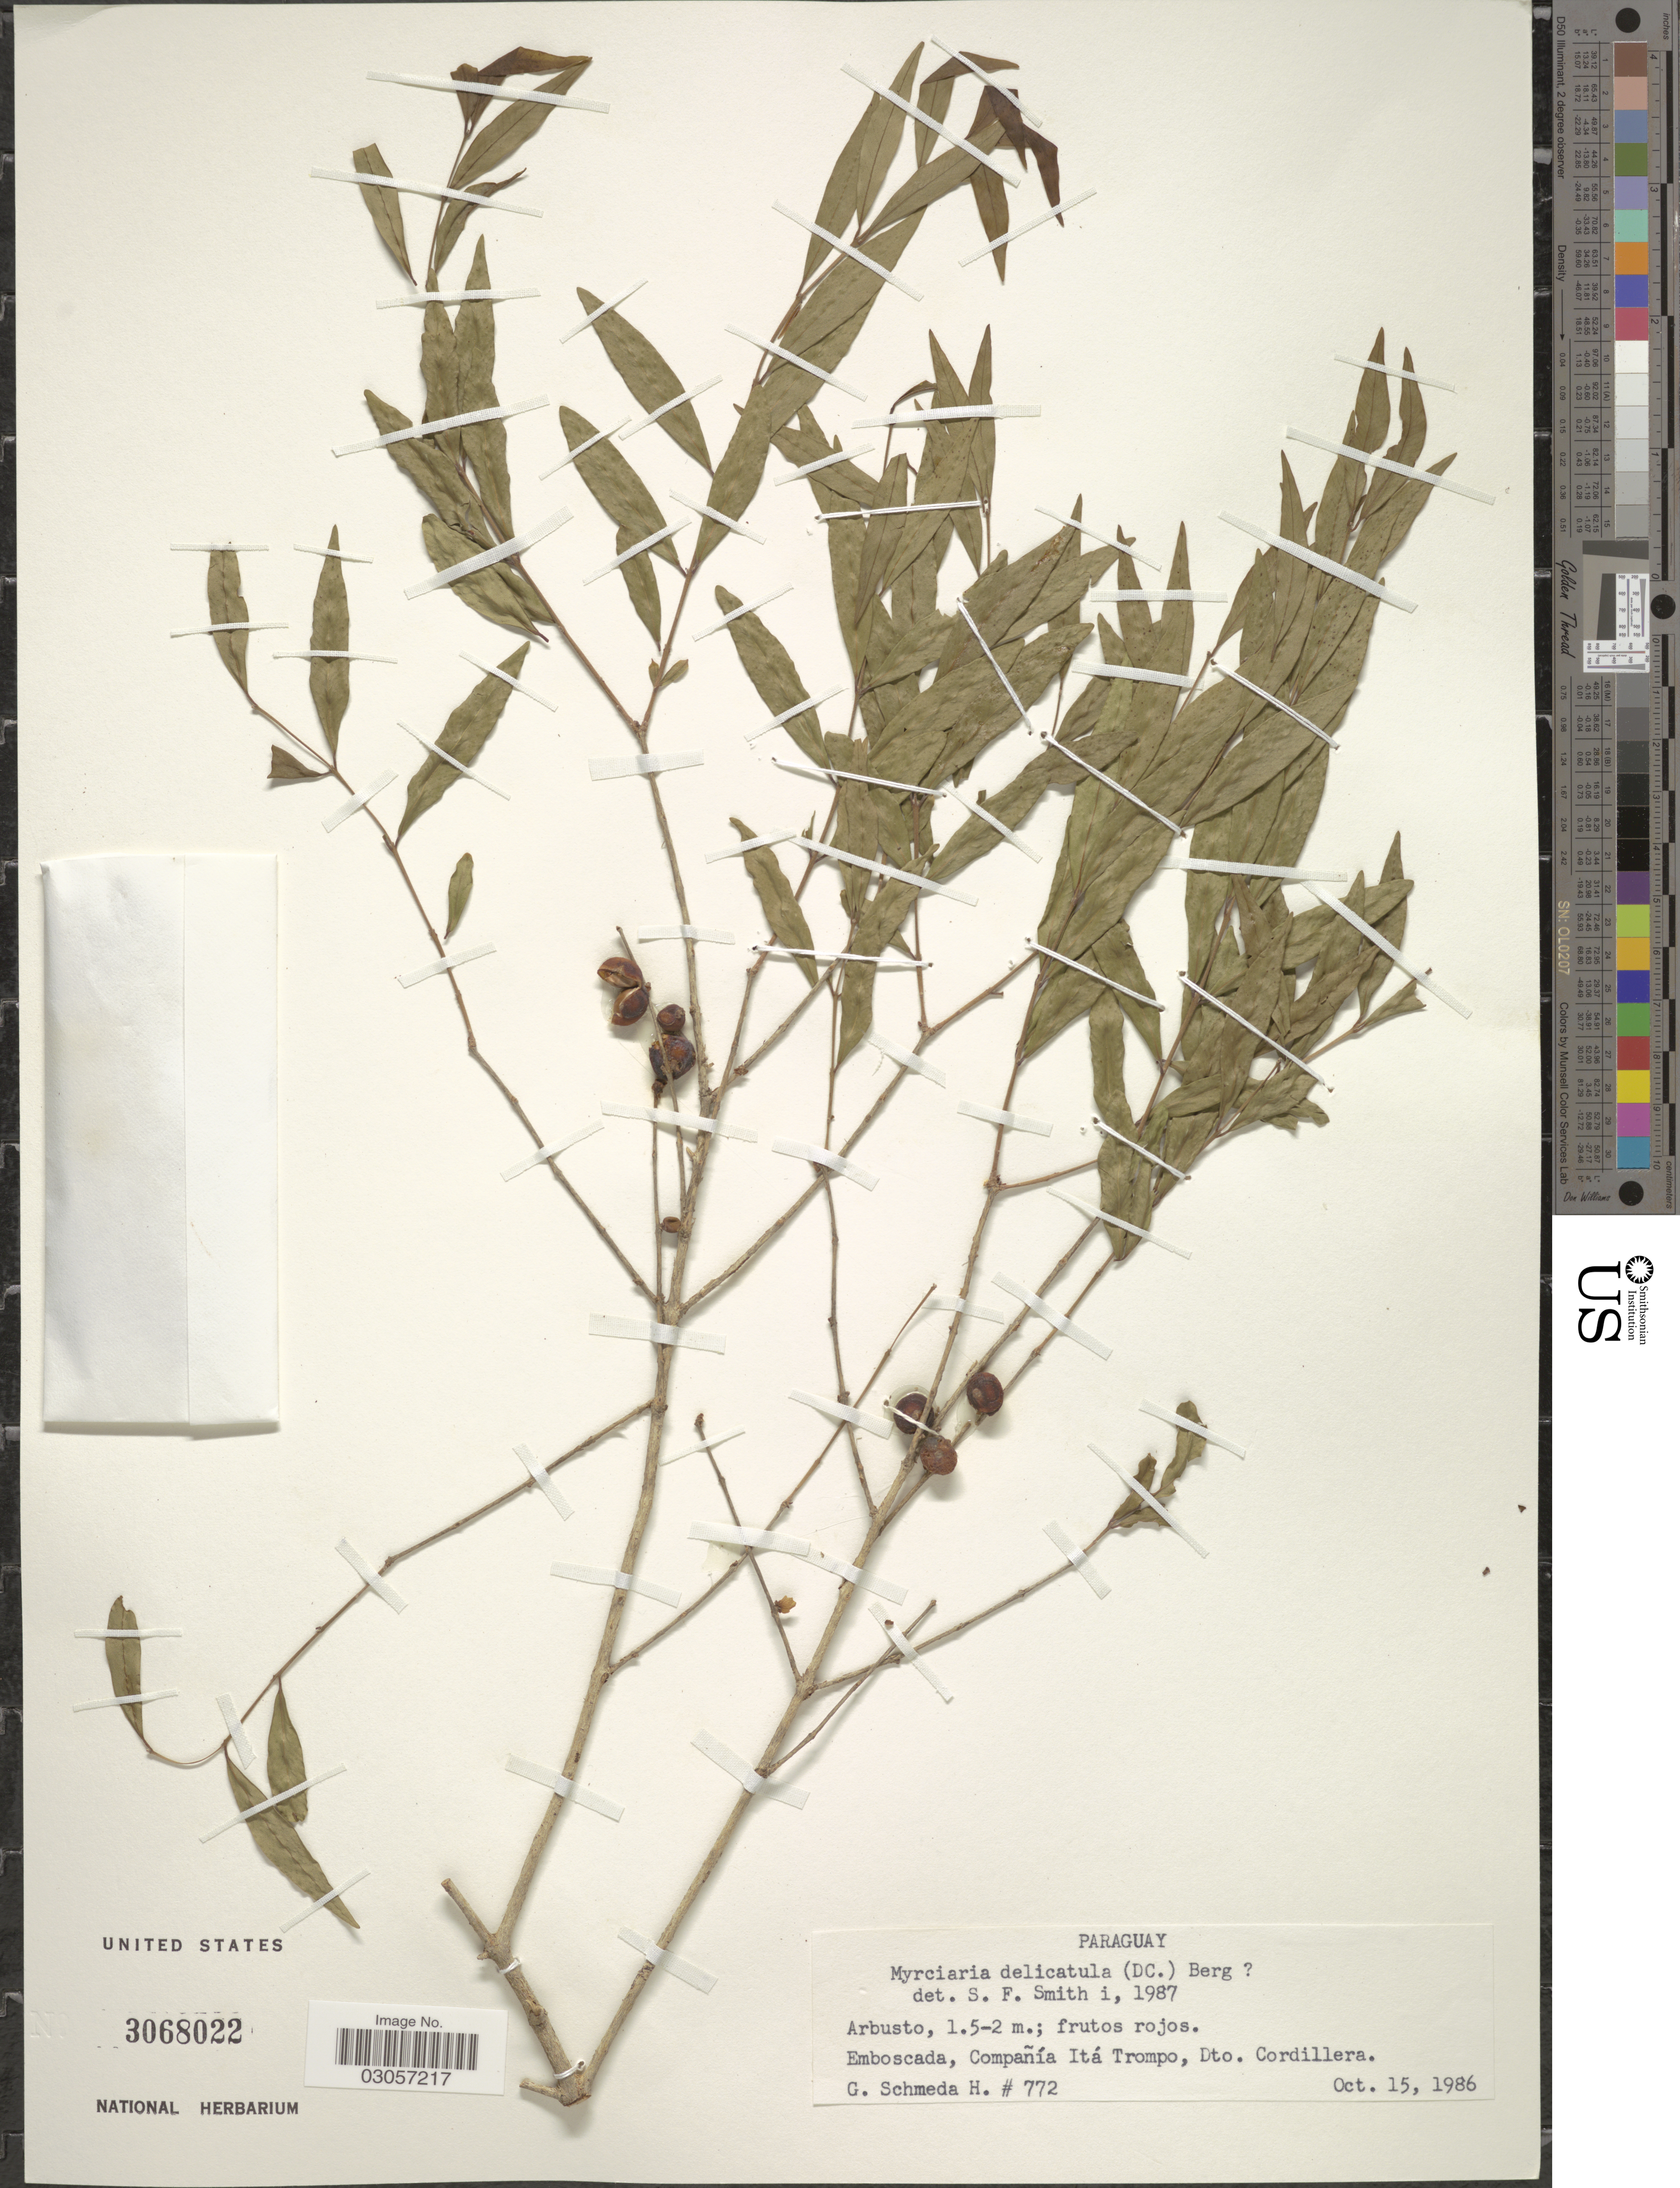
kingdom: Plantae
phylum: Tracheophyta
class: Magnoliopsida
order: Myrtales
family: Myrtaceae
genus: Myrciaria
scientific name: Myrciaria delicatula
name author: (DC.) O. Berg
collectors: G. Schmeda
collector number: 772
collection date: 1986-10-15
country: Paraguay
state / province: Cordillera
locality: Emboscada, Compañia Itá Trompo, Dto. Cordillera.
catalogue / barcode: US 3068022